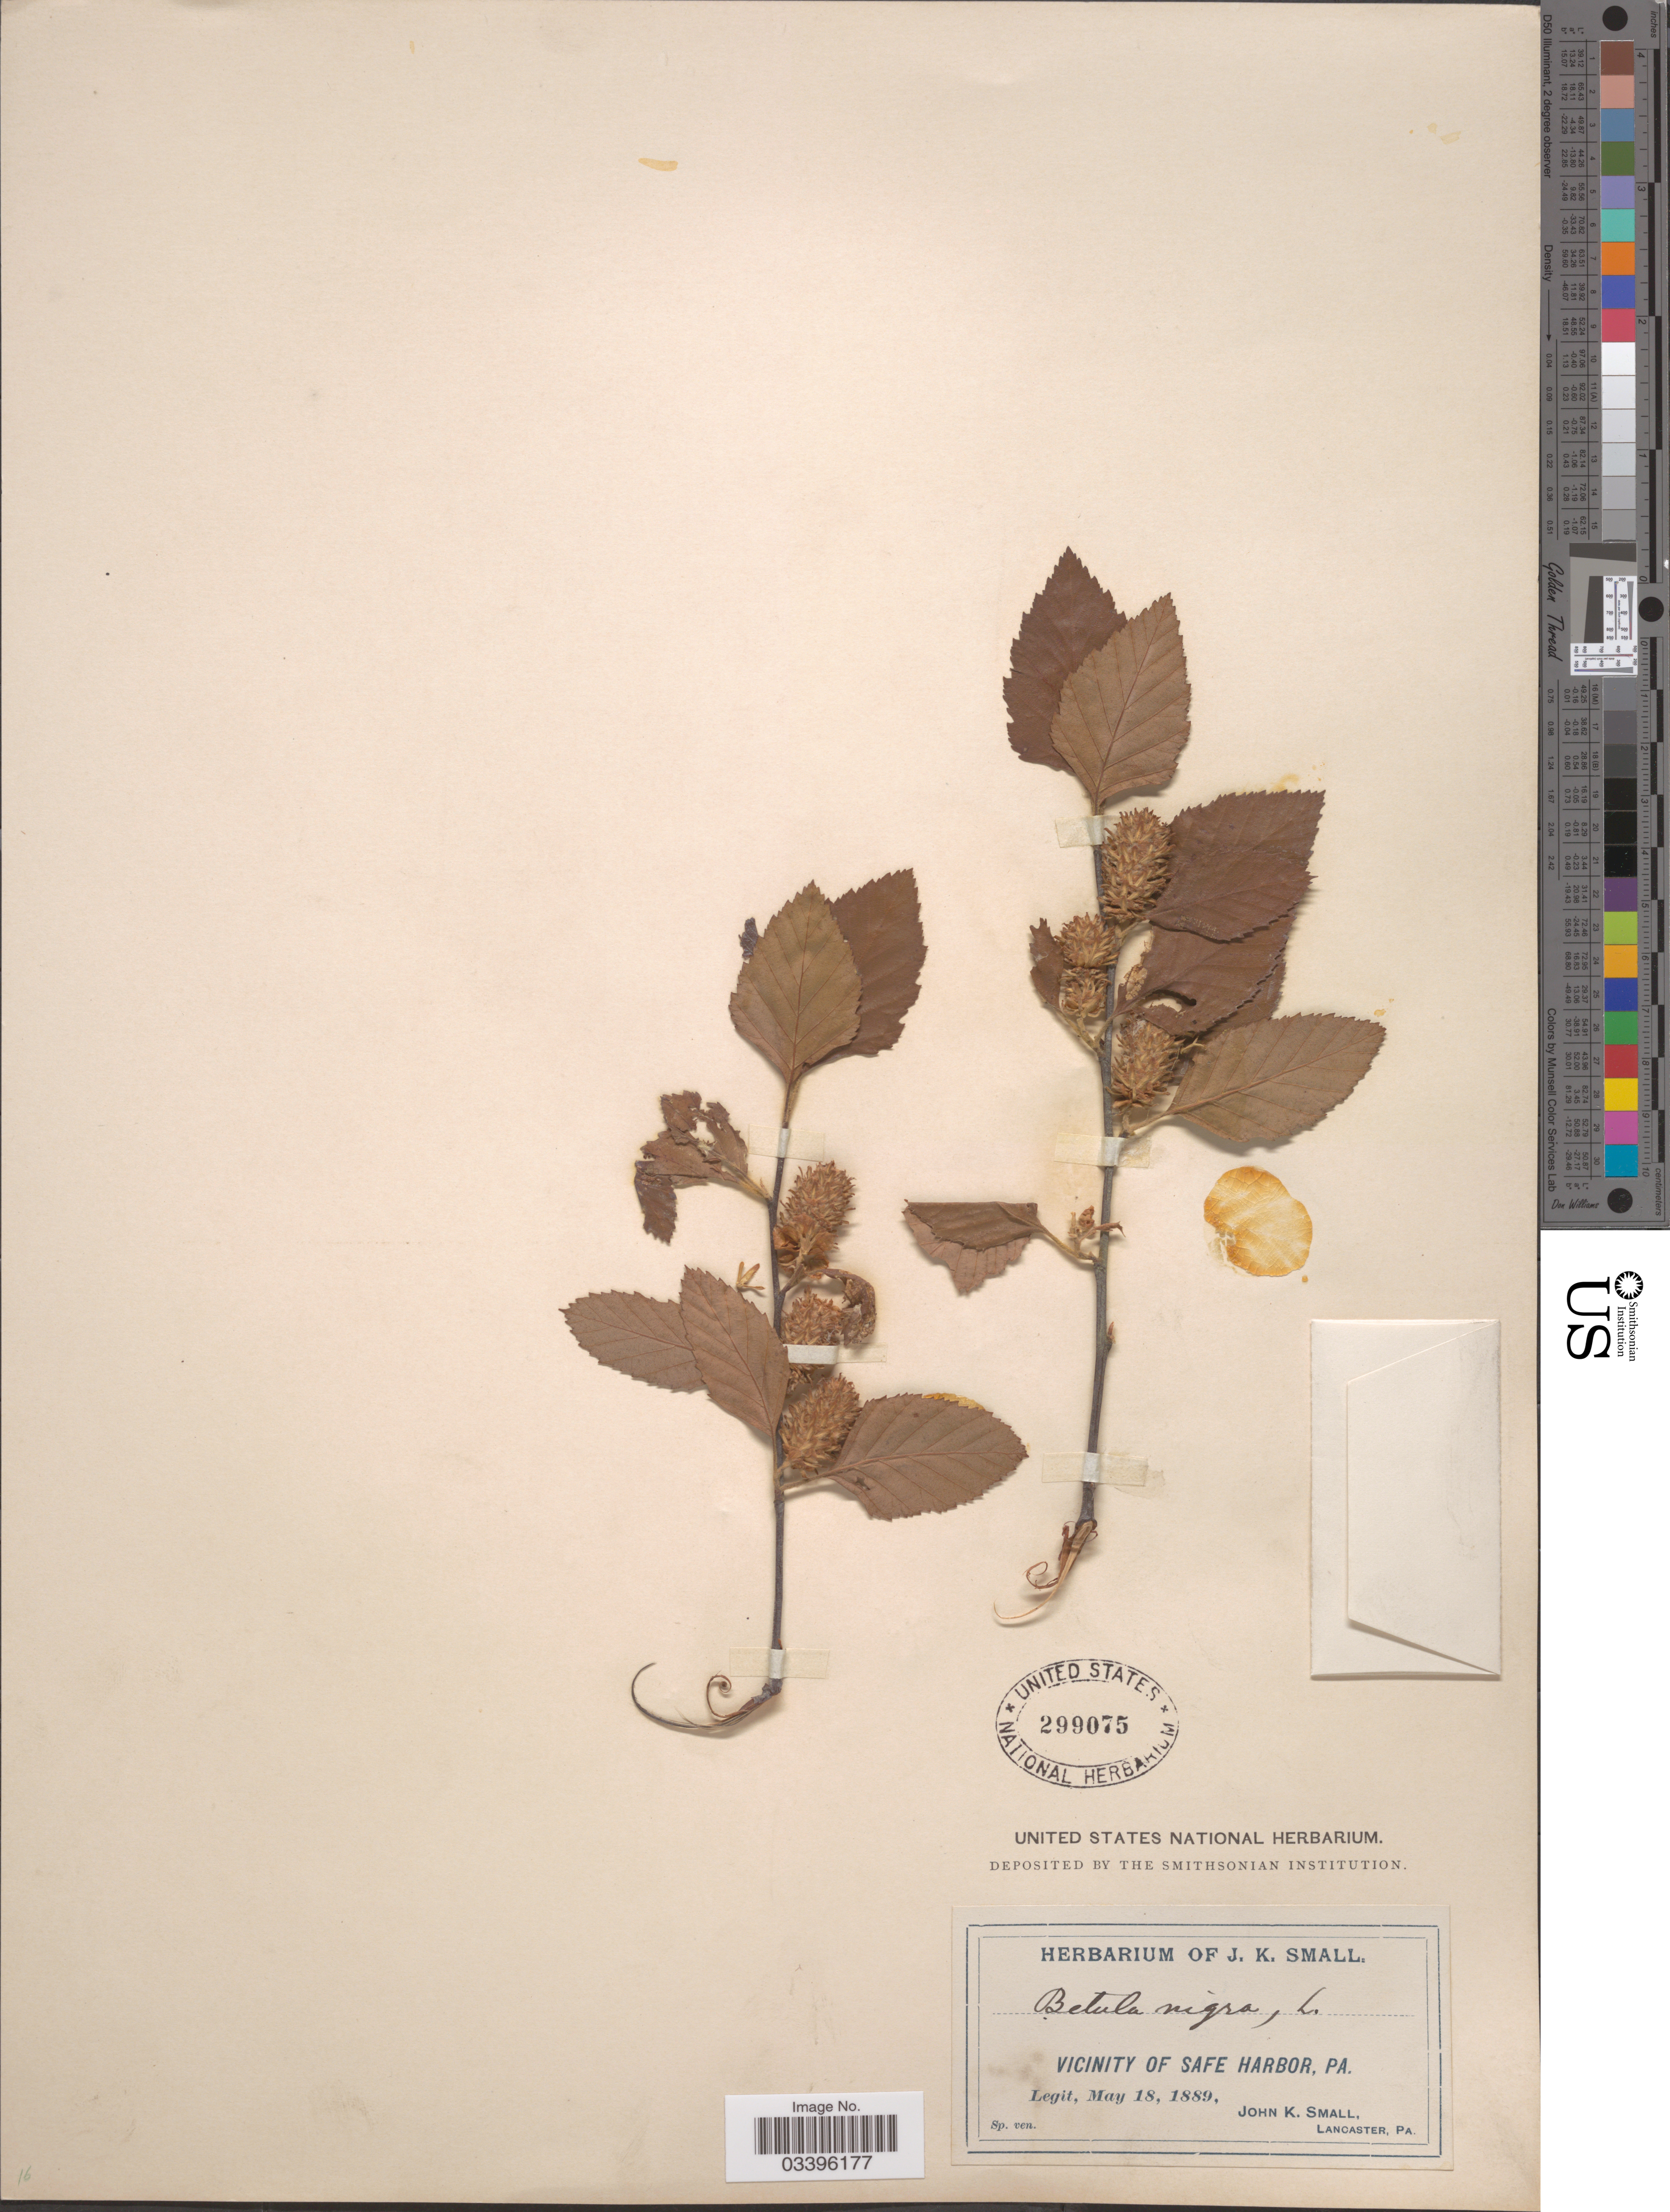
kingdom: Plantae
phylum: Tracheophyta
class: Magnoliopsida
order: Fagales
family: Betulaceae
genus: Betula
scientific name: Betula nigra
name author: L.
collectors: J. K. Small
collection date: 1889-05-18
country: United States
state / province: Pennsylvania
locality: Vicinity of Safe Harbor, Pa.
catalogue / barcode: US 299075